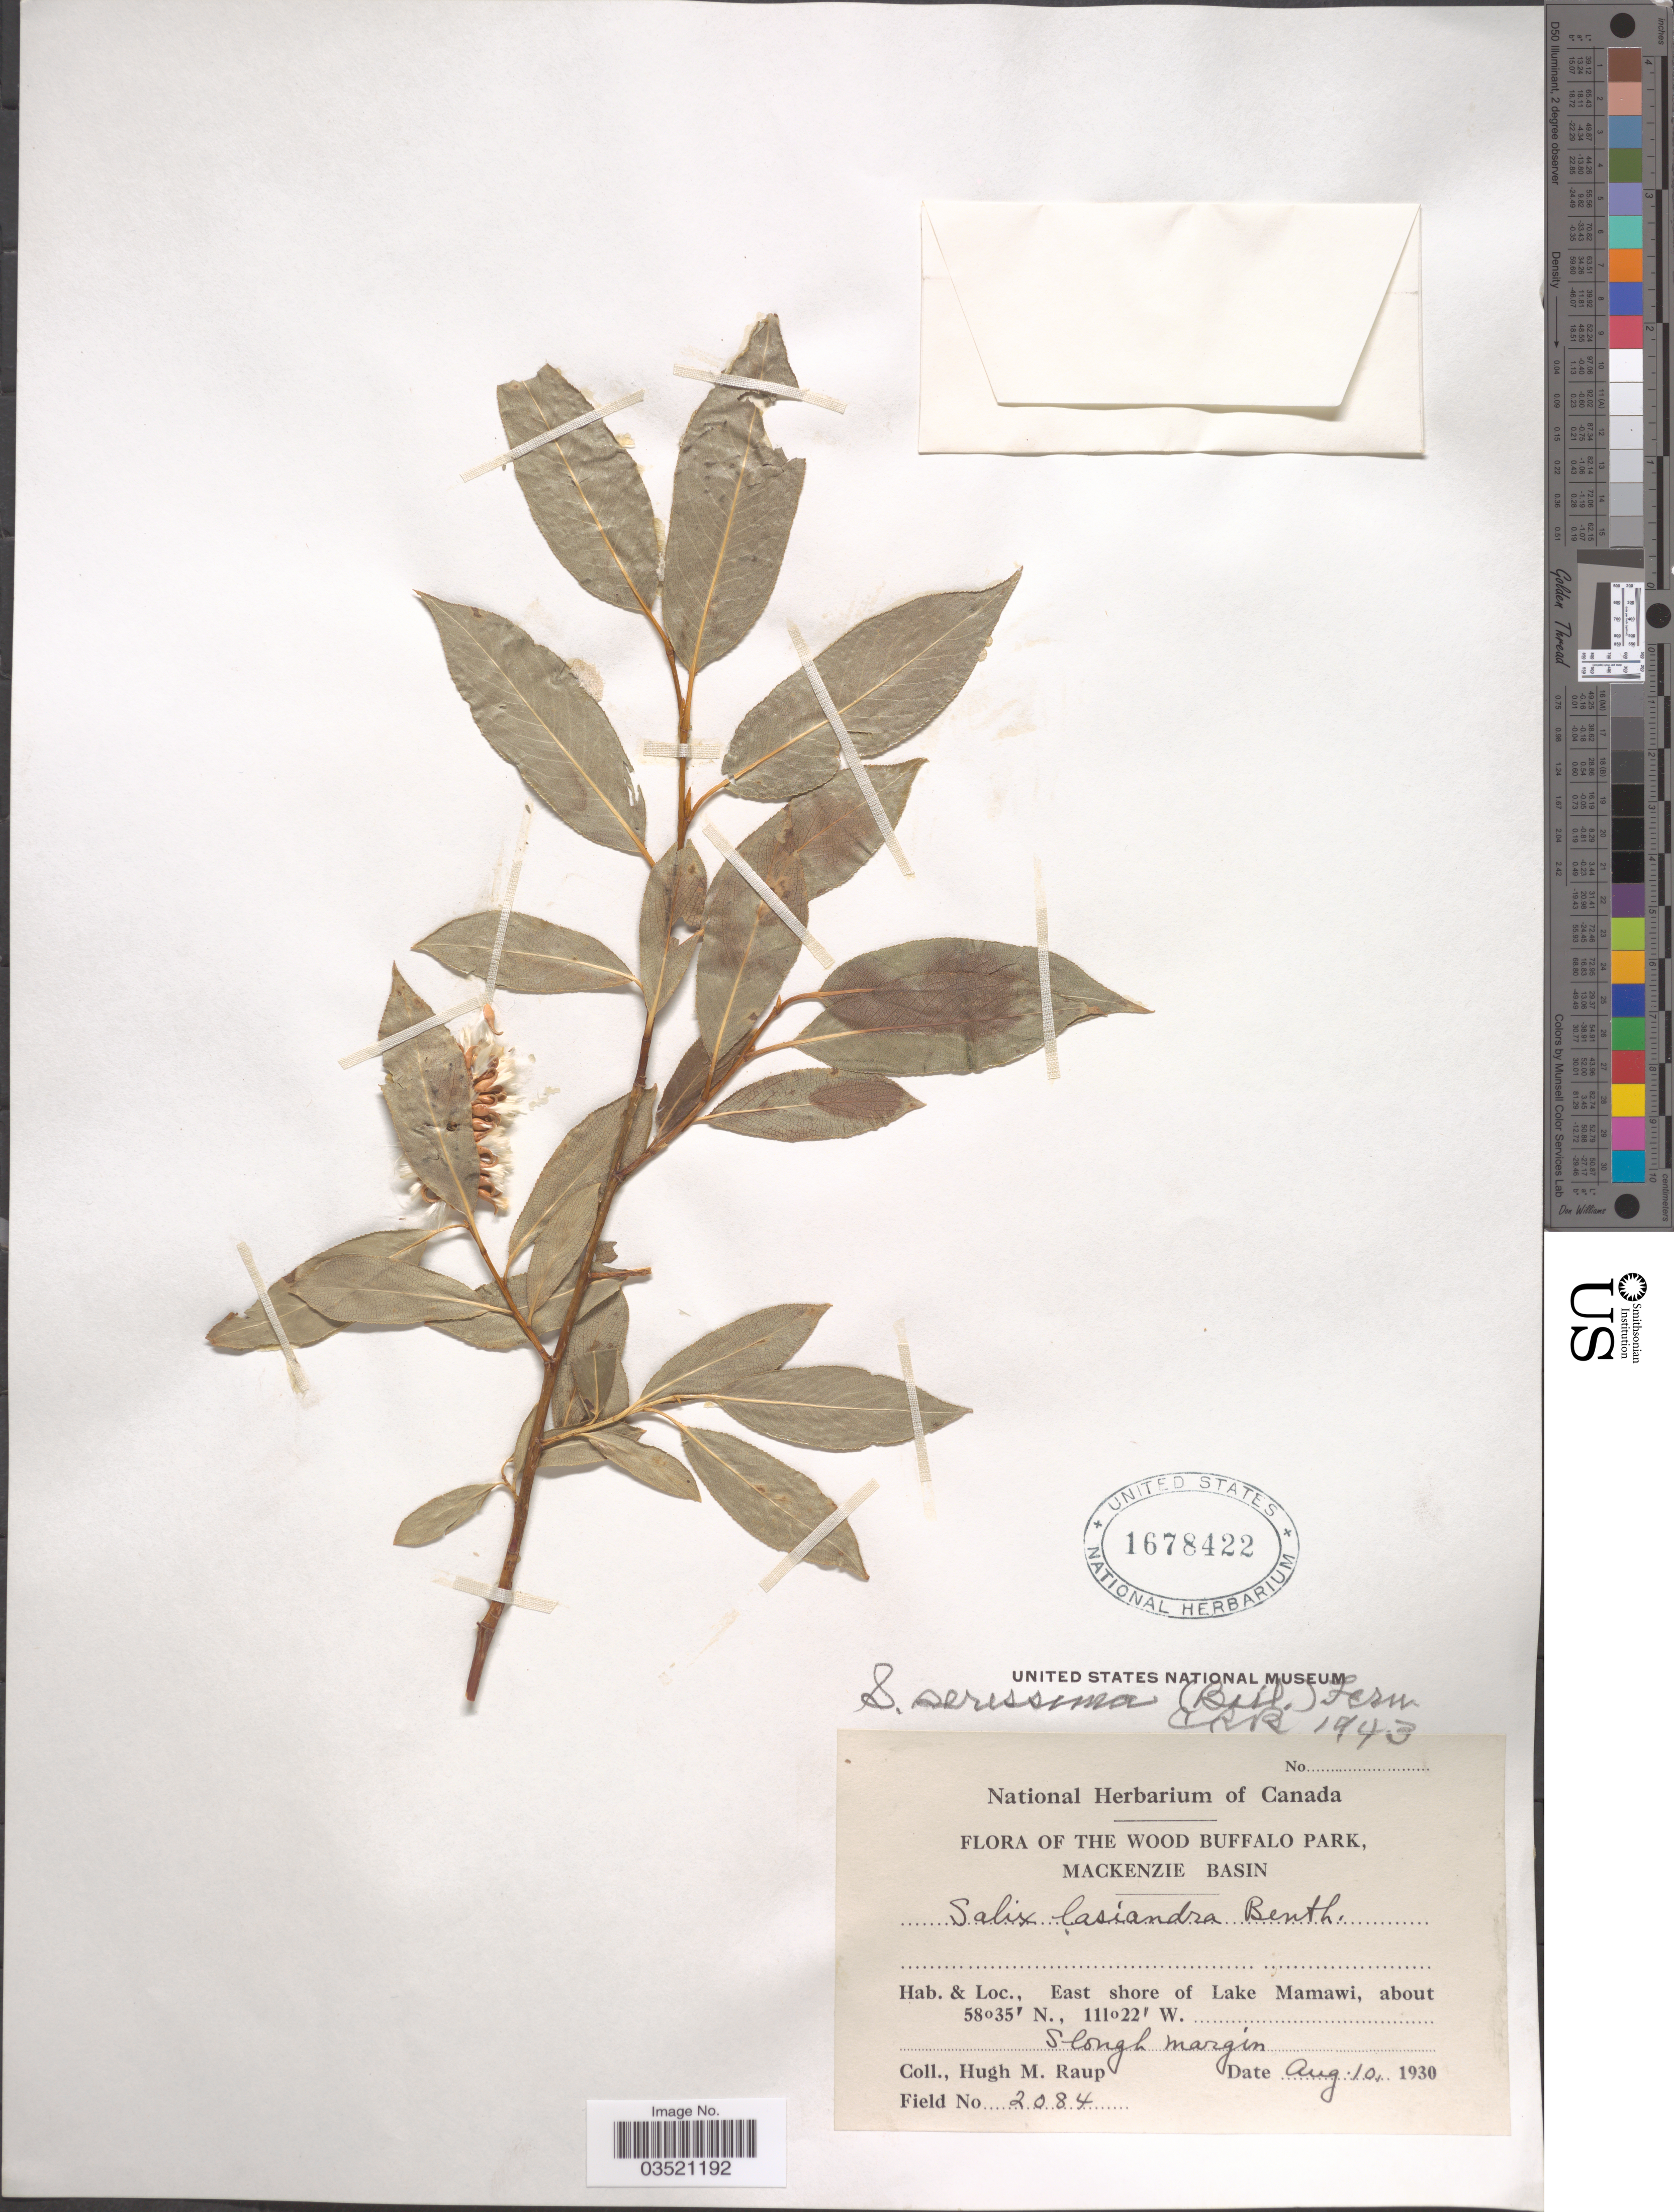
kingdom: Plantae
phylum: Tracheophyta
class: Magnoliopsida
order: Malpighiales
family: Salicaceae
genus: Salix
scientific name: Salix serissima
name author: (L.H. Bailey) Fernald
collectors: H. Raup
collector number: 2084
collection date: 1930-08-10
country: Canada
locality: The Wood Buffalo Park, Mackenzie Basin. East shore of Lake Mamawi.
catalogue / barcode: US 1678422